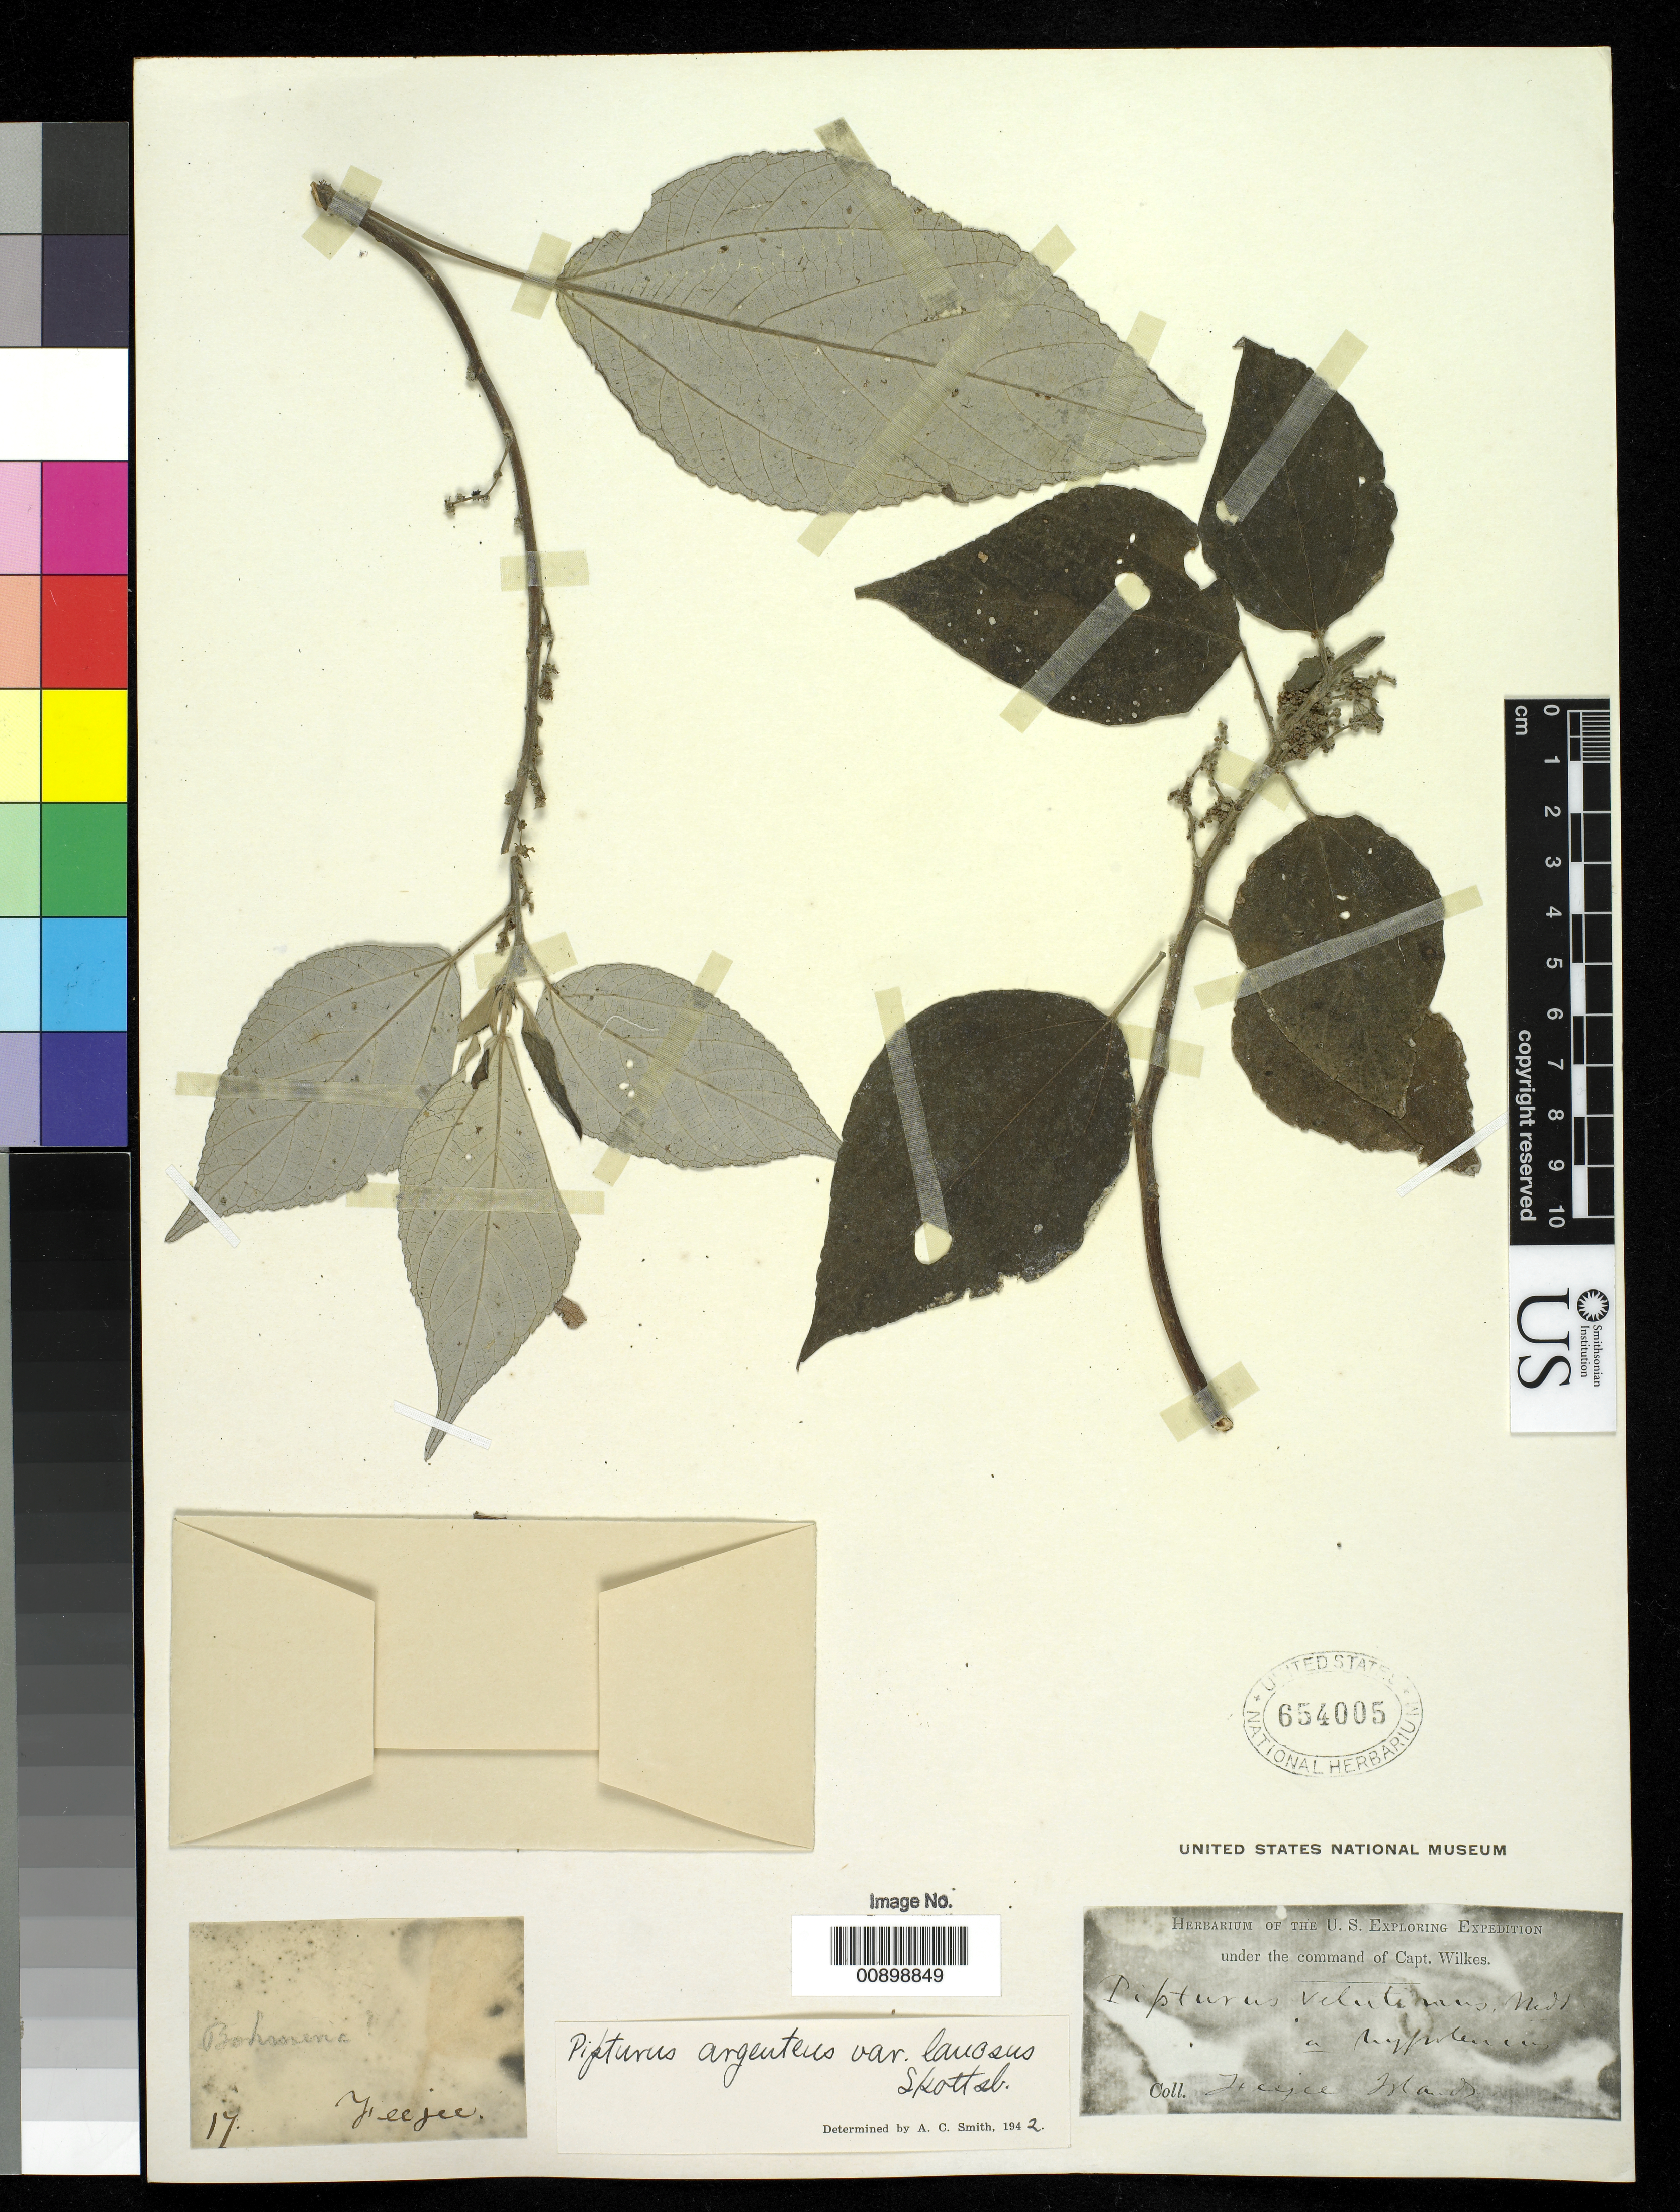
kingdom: Plantae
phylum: Tracheophyta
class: Magnoliopsida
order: Rosales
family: Urticaceae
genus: Pipturus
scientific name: Pipturus argenteus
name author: (G. Forst.) Wedd.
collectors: Wilkes Explor. Exped.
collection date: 1838/1842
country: Fiji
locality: Feejee Islands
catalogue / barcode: US 6564005